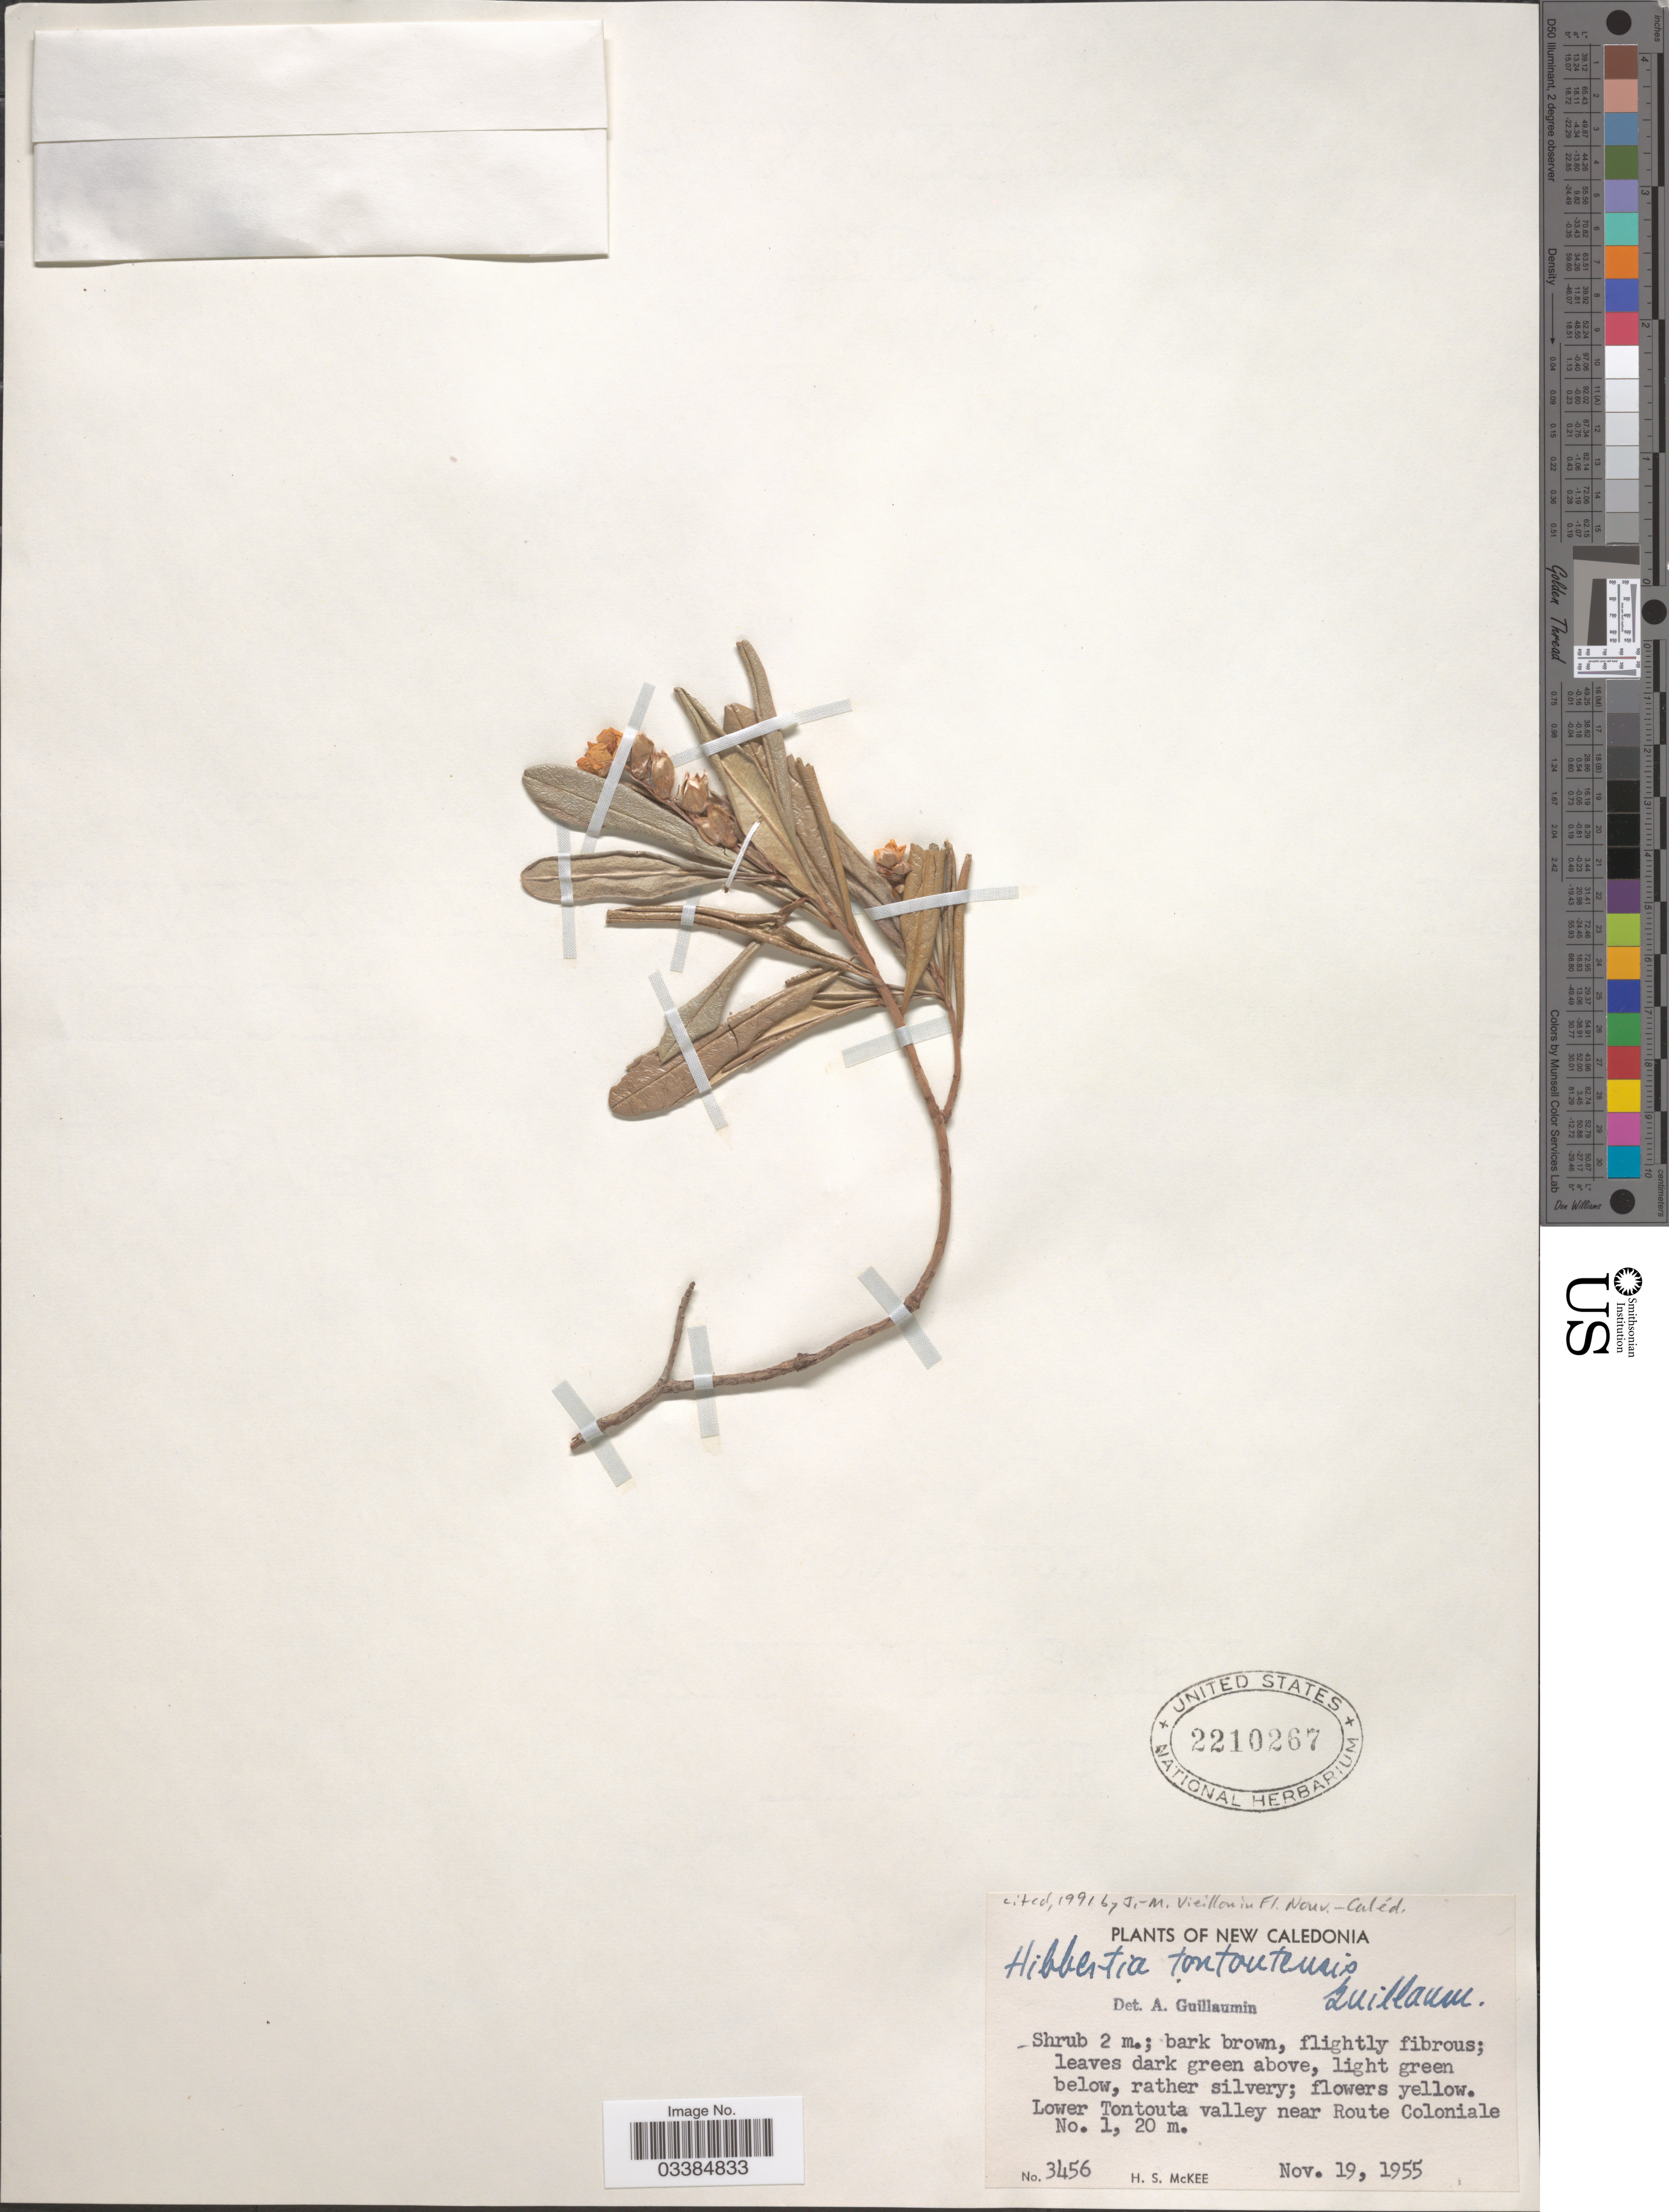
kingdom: Plantae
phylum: Tracheophyta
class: Magnoliopsida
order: Dilleniales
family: Dilleniaceae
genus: Hibbertia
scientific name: Hibbertia tontoutensis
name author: Guillaumin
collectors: H. S. McKee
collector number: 3456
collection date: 1955-11-19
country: New Caledonia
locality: Lower Tontouta valley near Route Coloniale No. 1.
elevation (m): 20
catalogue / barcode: US 2210267